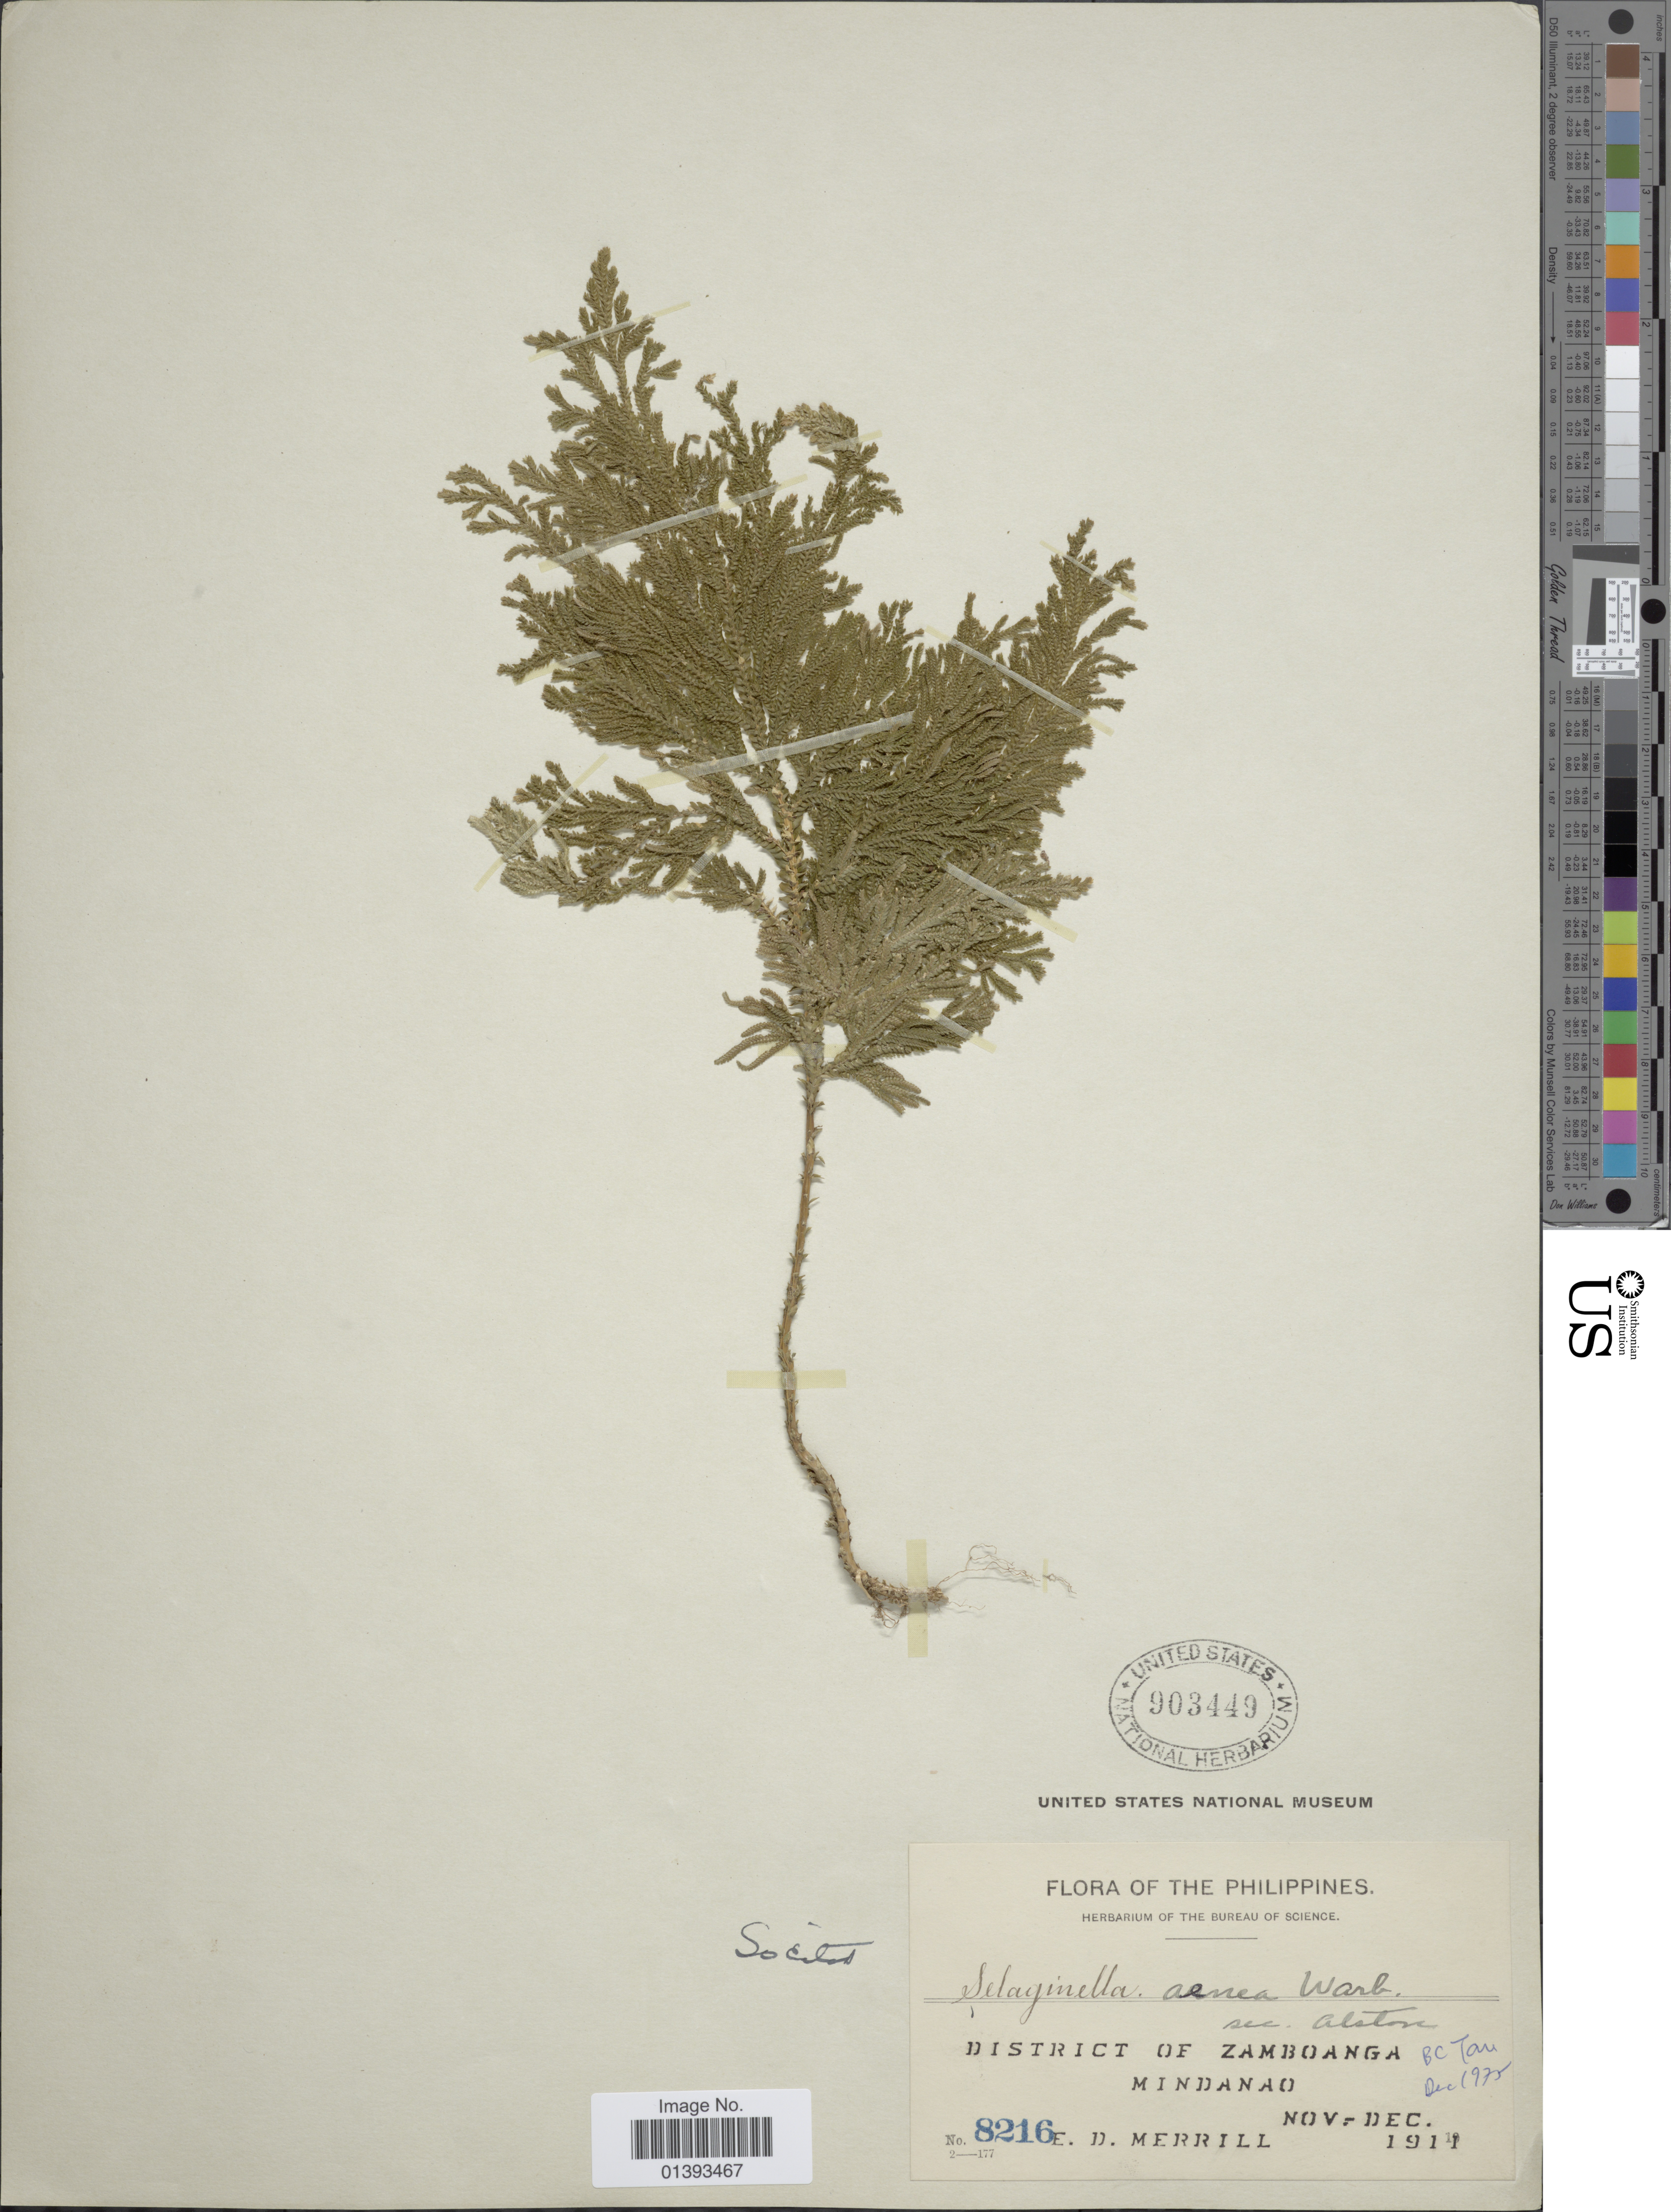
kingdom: Plantae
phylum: Tracheophyta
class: Lycopodiopsida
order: Selaginellales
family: Selaginellaceae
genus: Selaginella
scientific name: Selaginella aenea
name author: Warb.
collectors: E. D. Merrill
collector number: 8216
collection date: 1911-11/1911-12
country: Philippines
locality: District of Zamboanga, Mindanao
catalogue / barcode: US 903449